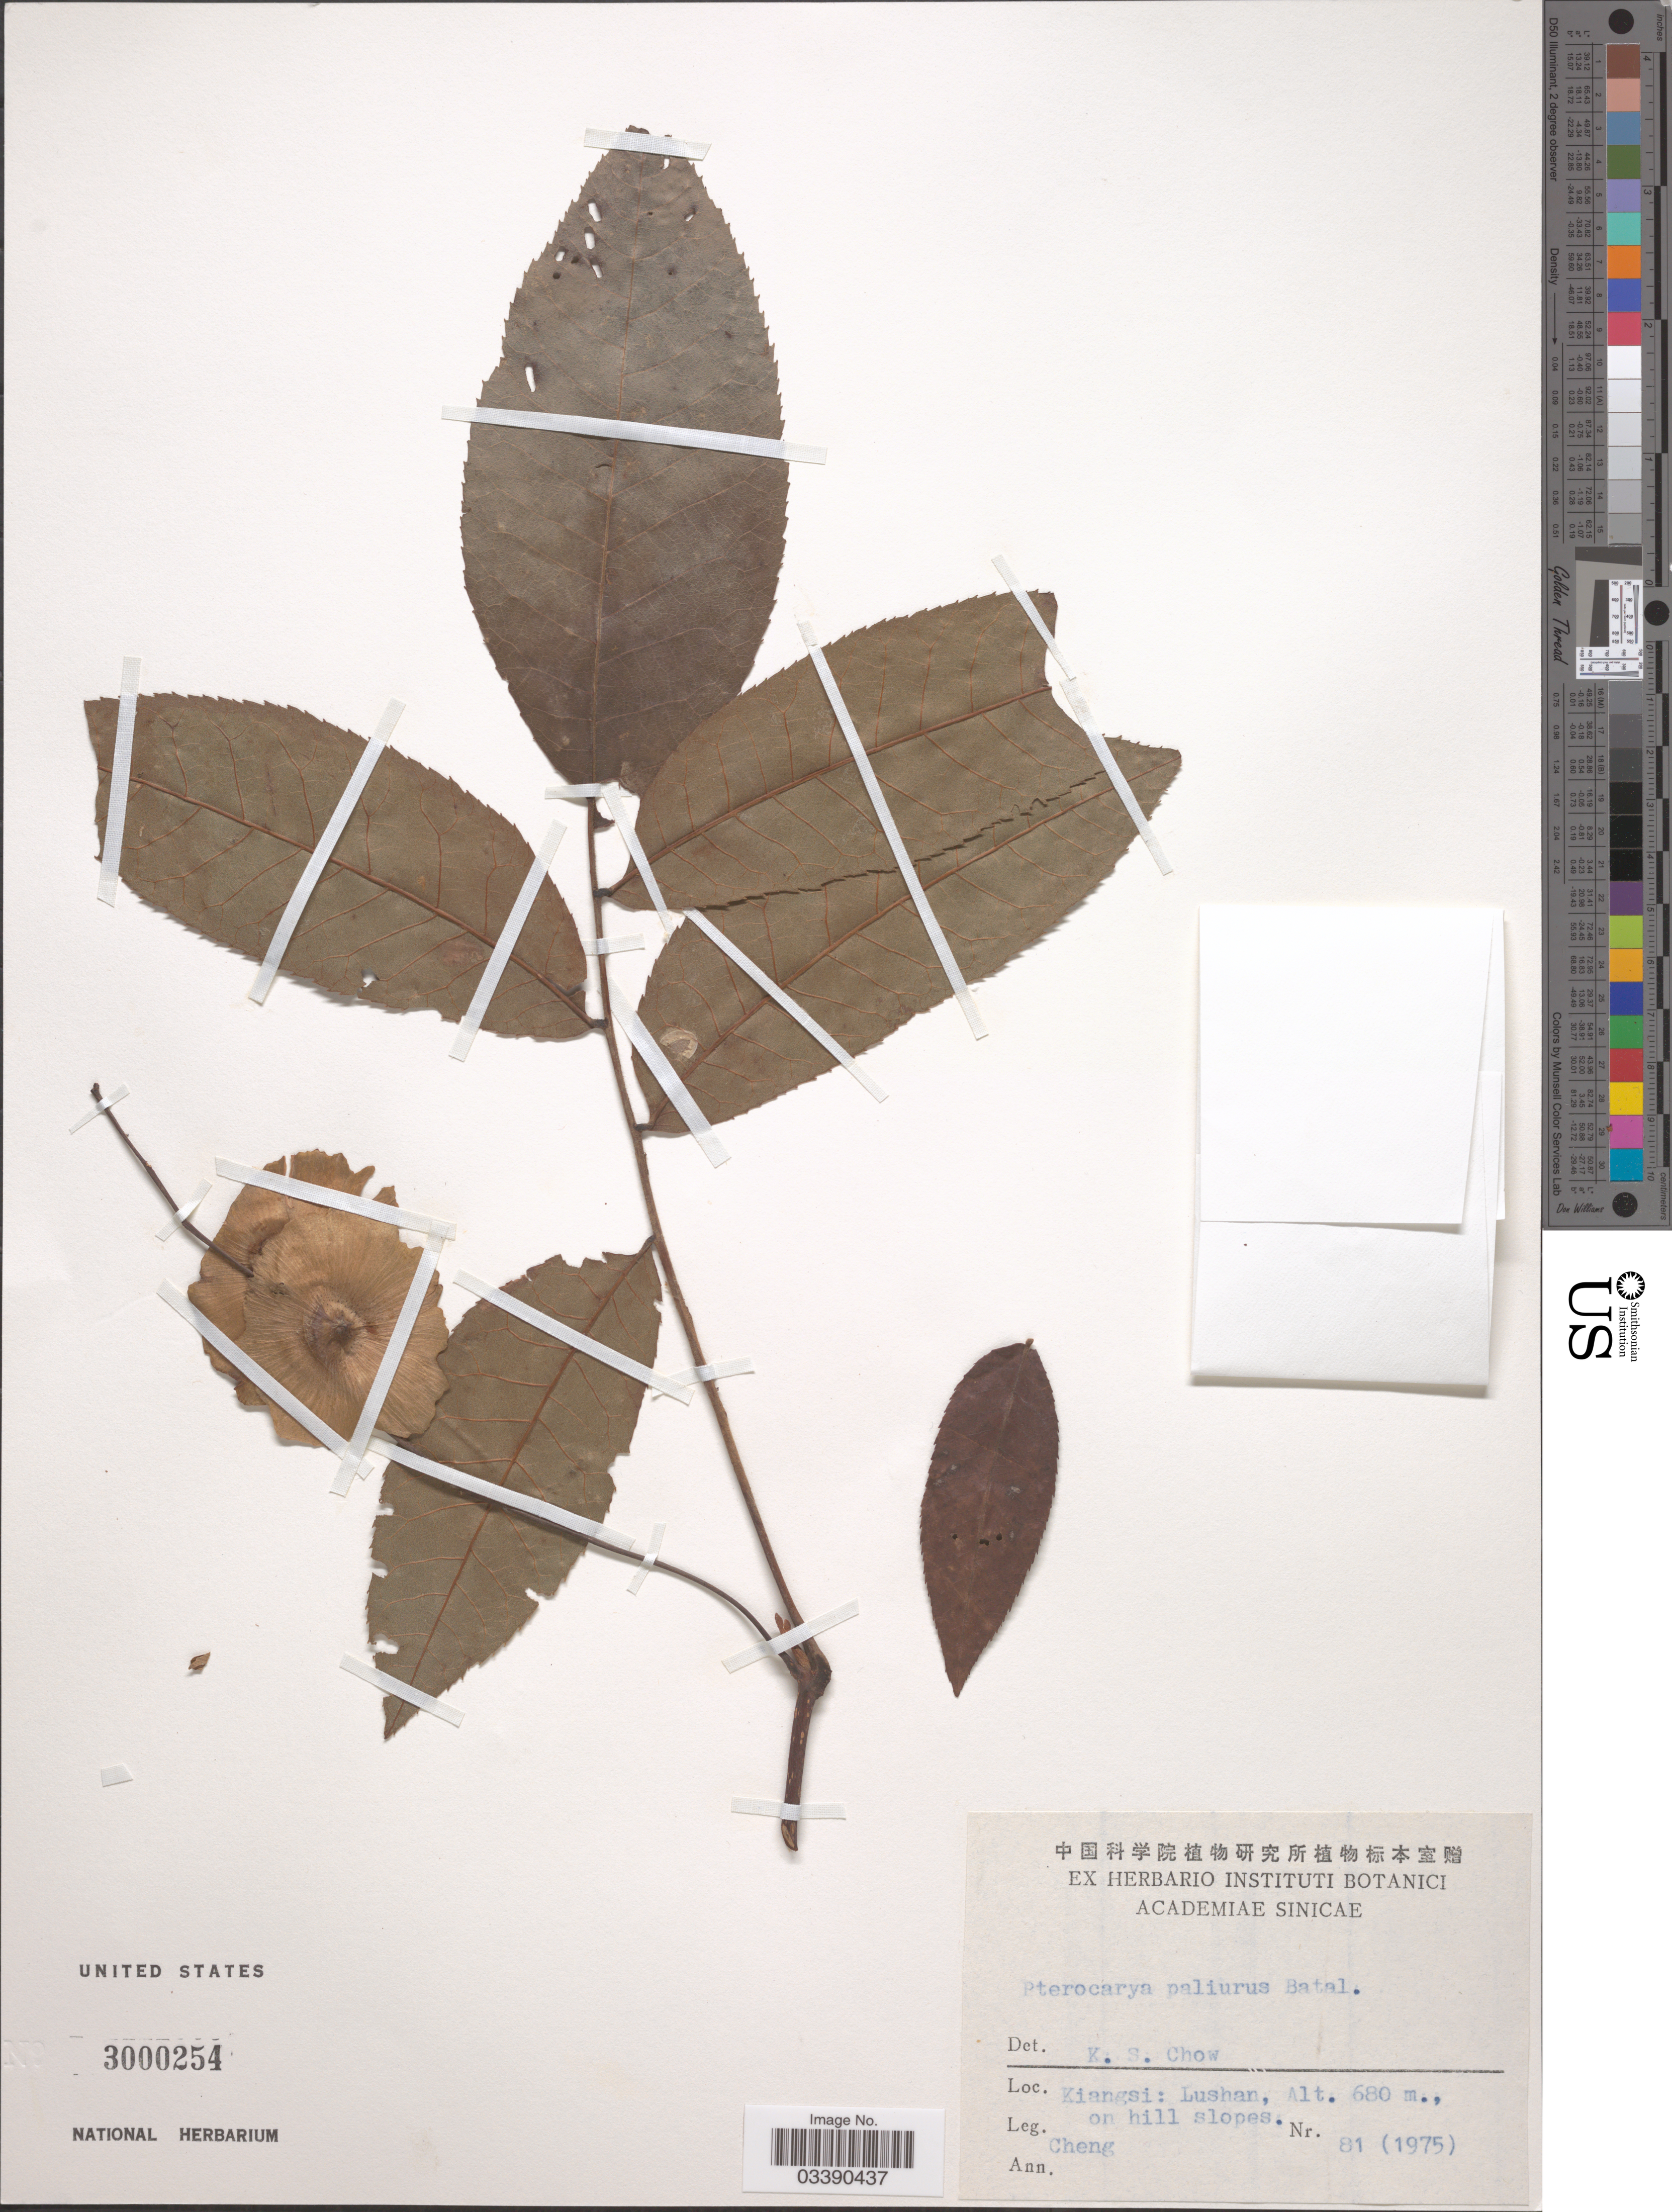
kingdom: Plantae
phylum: Tracheophyta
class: Magnoliopsida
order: Fagales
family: Juglandaceae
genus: Cyclocarya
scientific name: Cyclocarya paliurus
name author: (Batalin) Iljinsk.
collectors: -. Cheng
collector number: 81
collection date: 1975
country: China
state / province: Jiangxi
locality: Kiangsi: Lushan, on hill slopes.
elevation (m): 680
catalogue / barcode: US 3000254